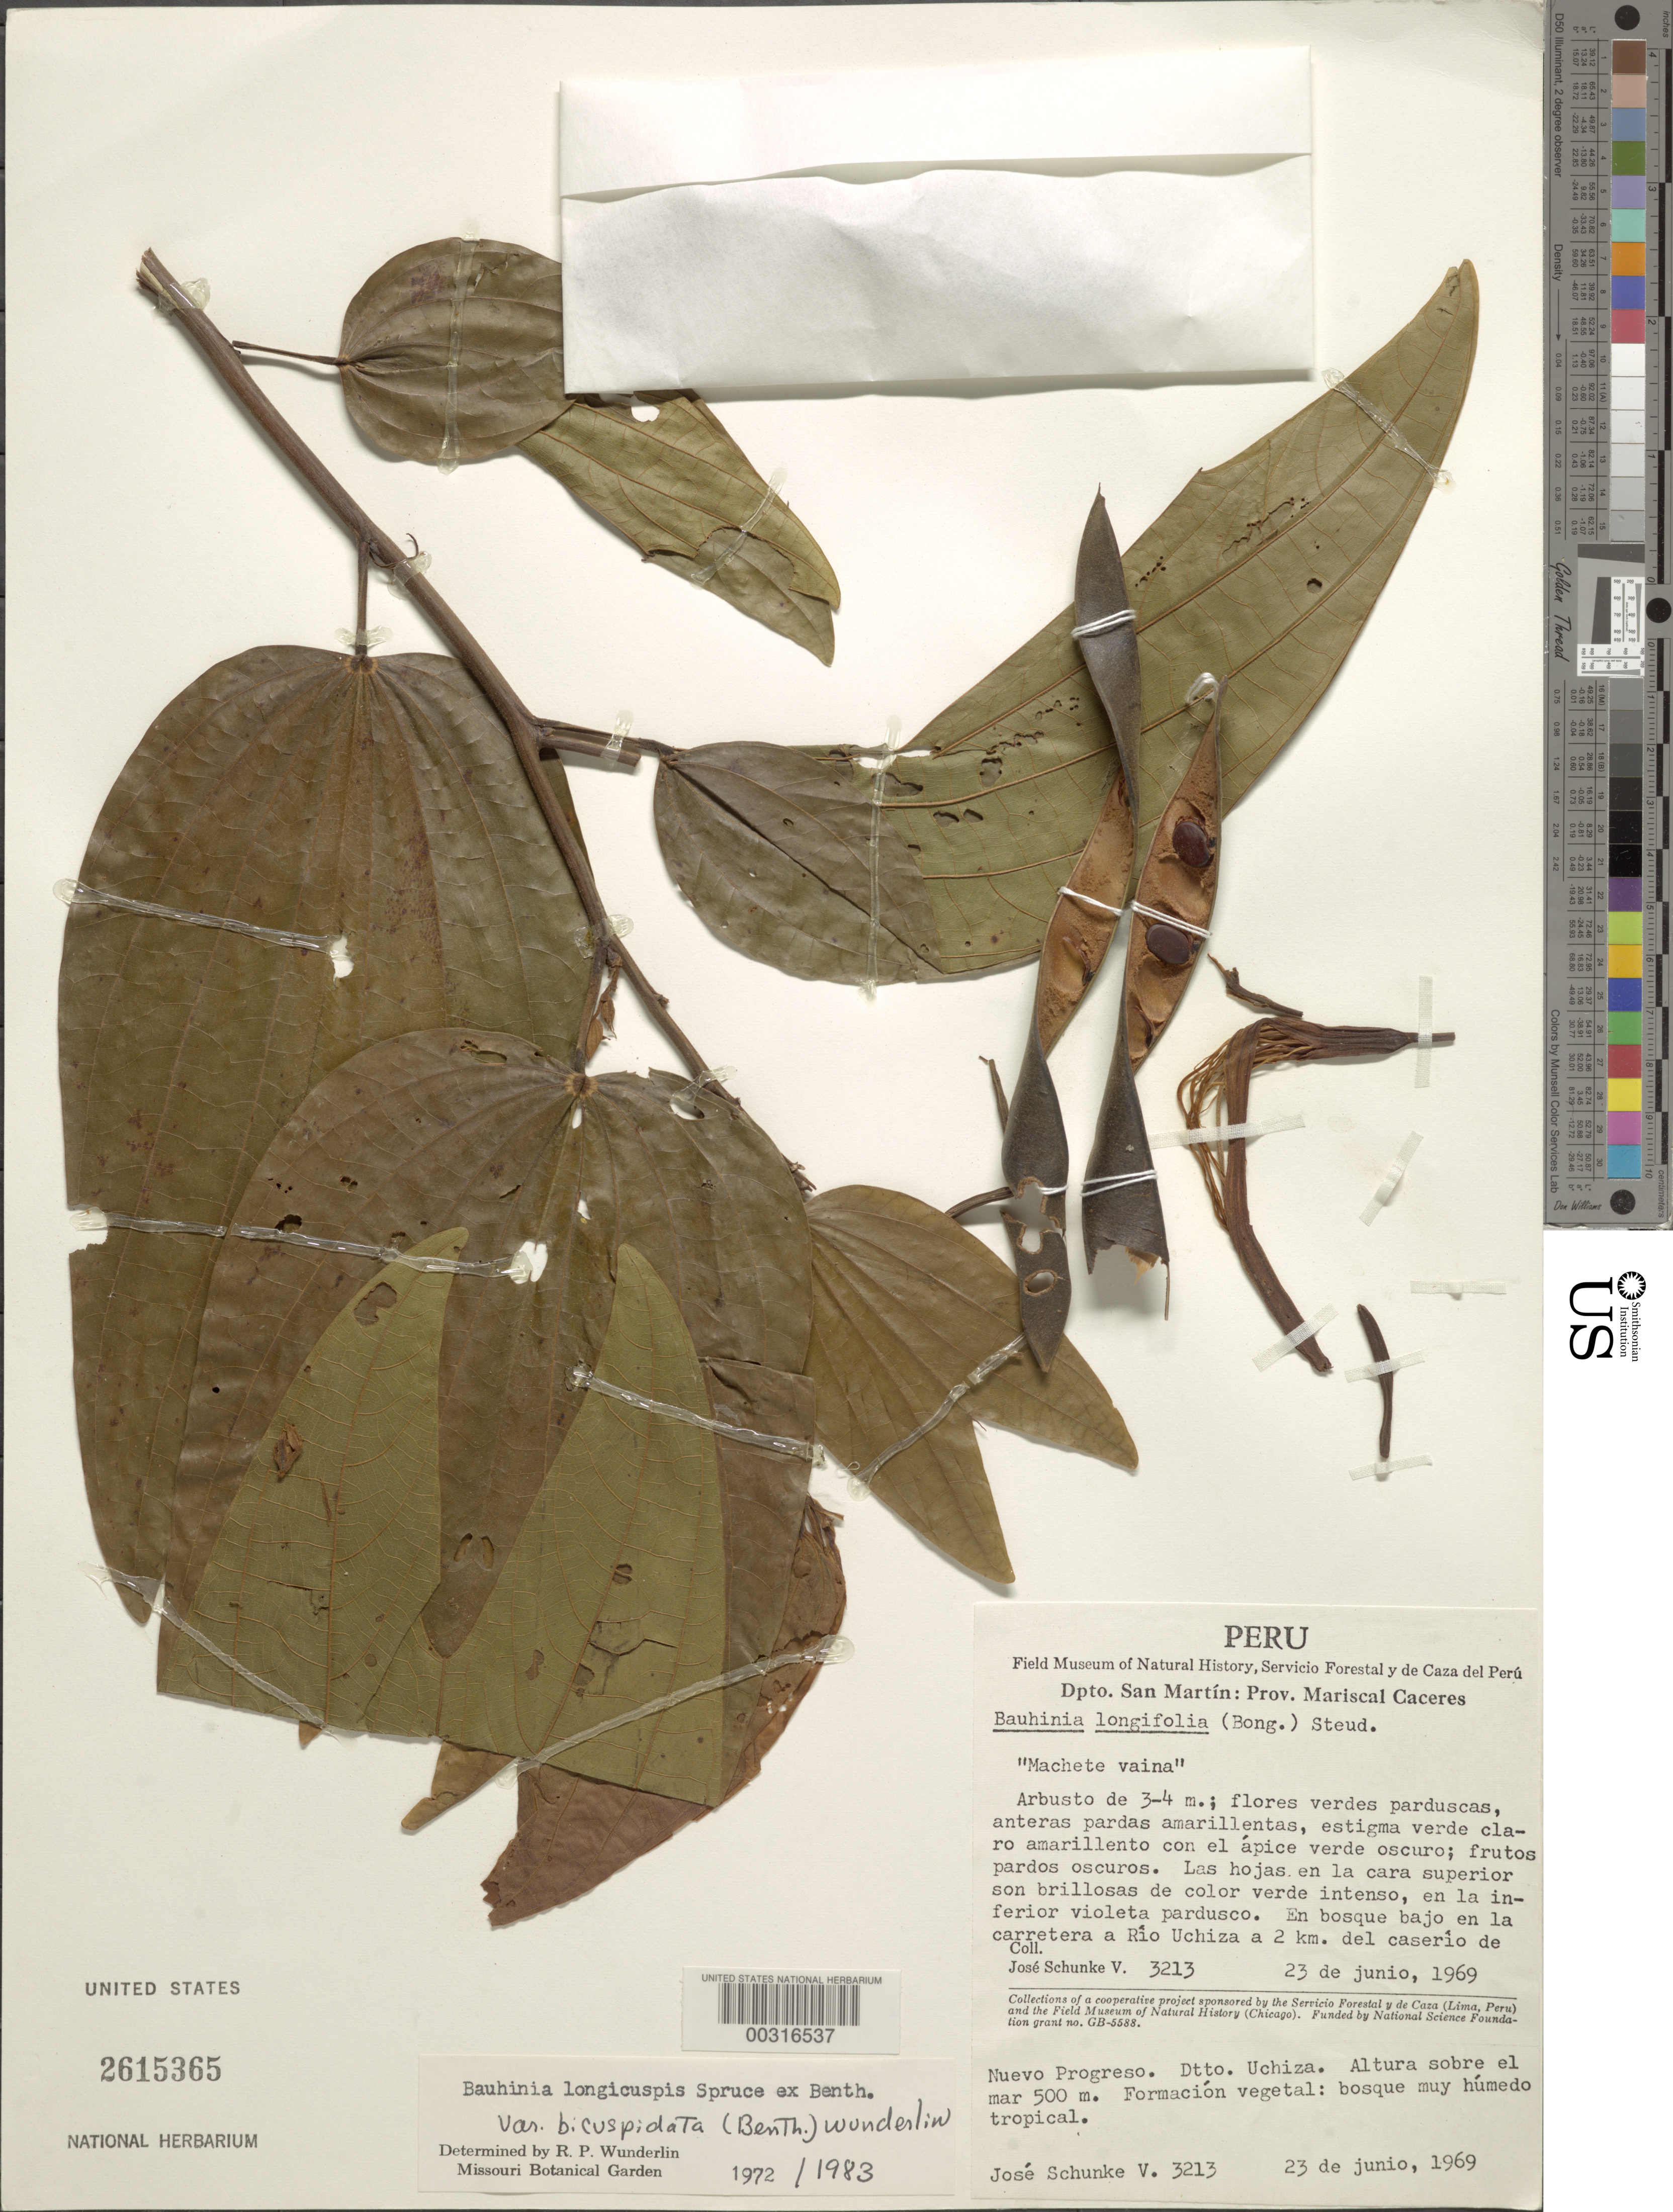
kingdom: Plantae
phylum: Tracheophyta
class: Magnoliopsida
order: Fabales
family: Fabaceae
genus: Bauhinia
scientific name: Bauhinia longicuspis var. bicuspidata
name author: (Benth.) Wunderlin ex G.P. Lewis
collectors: J. Schunke Vigo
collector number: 3213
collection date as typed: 23 Jun 1969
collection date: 1969-06-23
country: Peru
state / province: San Martín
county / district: Mariscal Cáceres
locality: On highway by rio uchiza, 2 km from the hamlet of nuevo progreso, dtto. uchiza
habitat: Very wet tropical forest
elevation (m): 500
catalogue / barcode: US 2615365